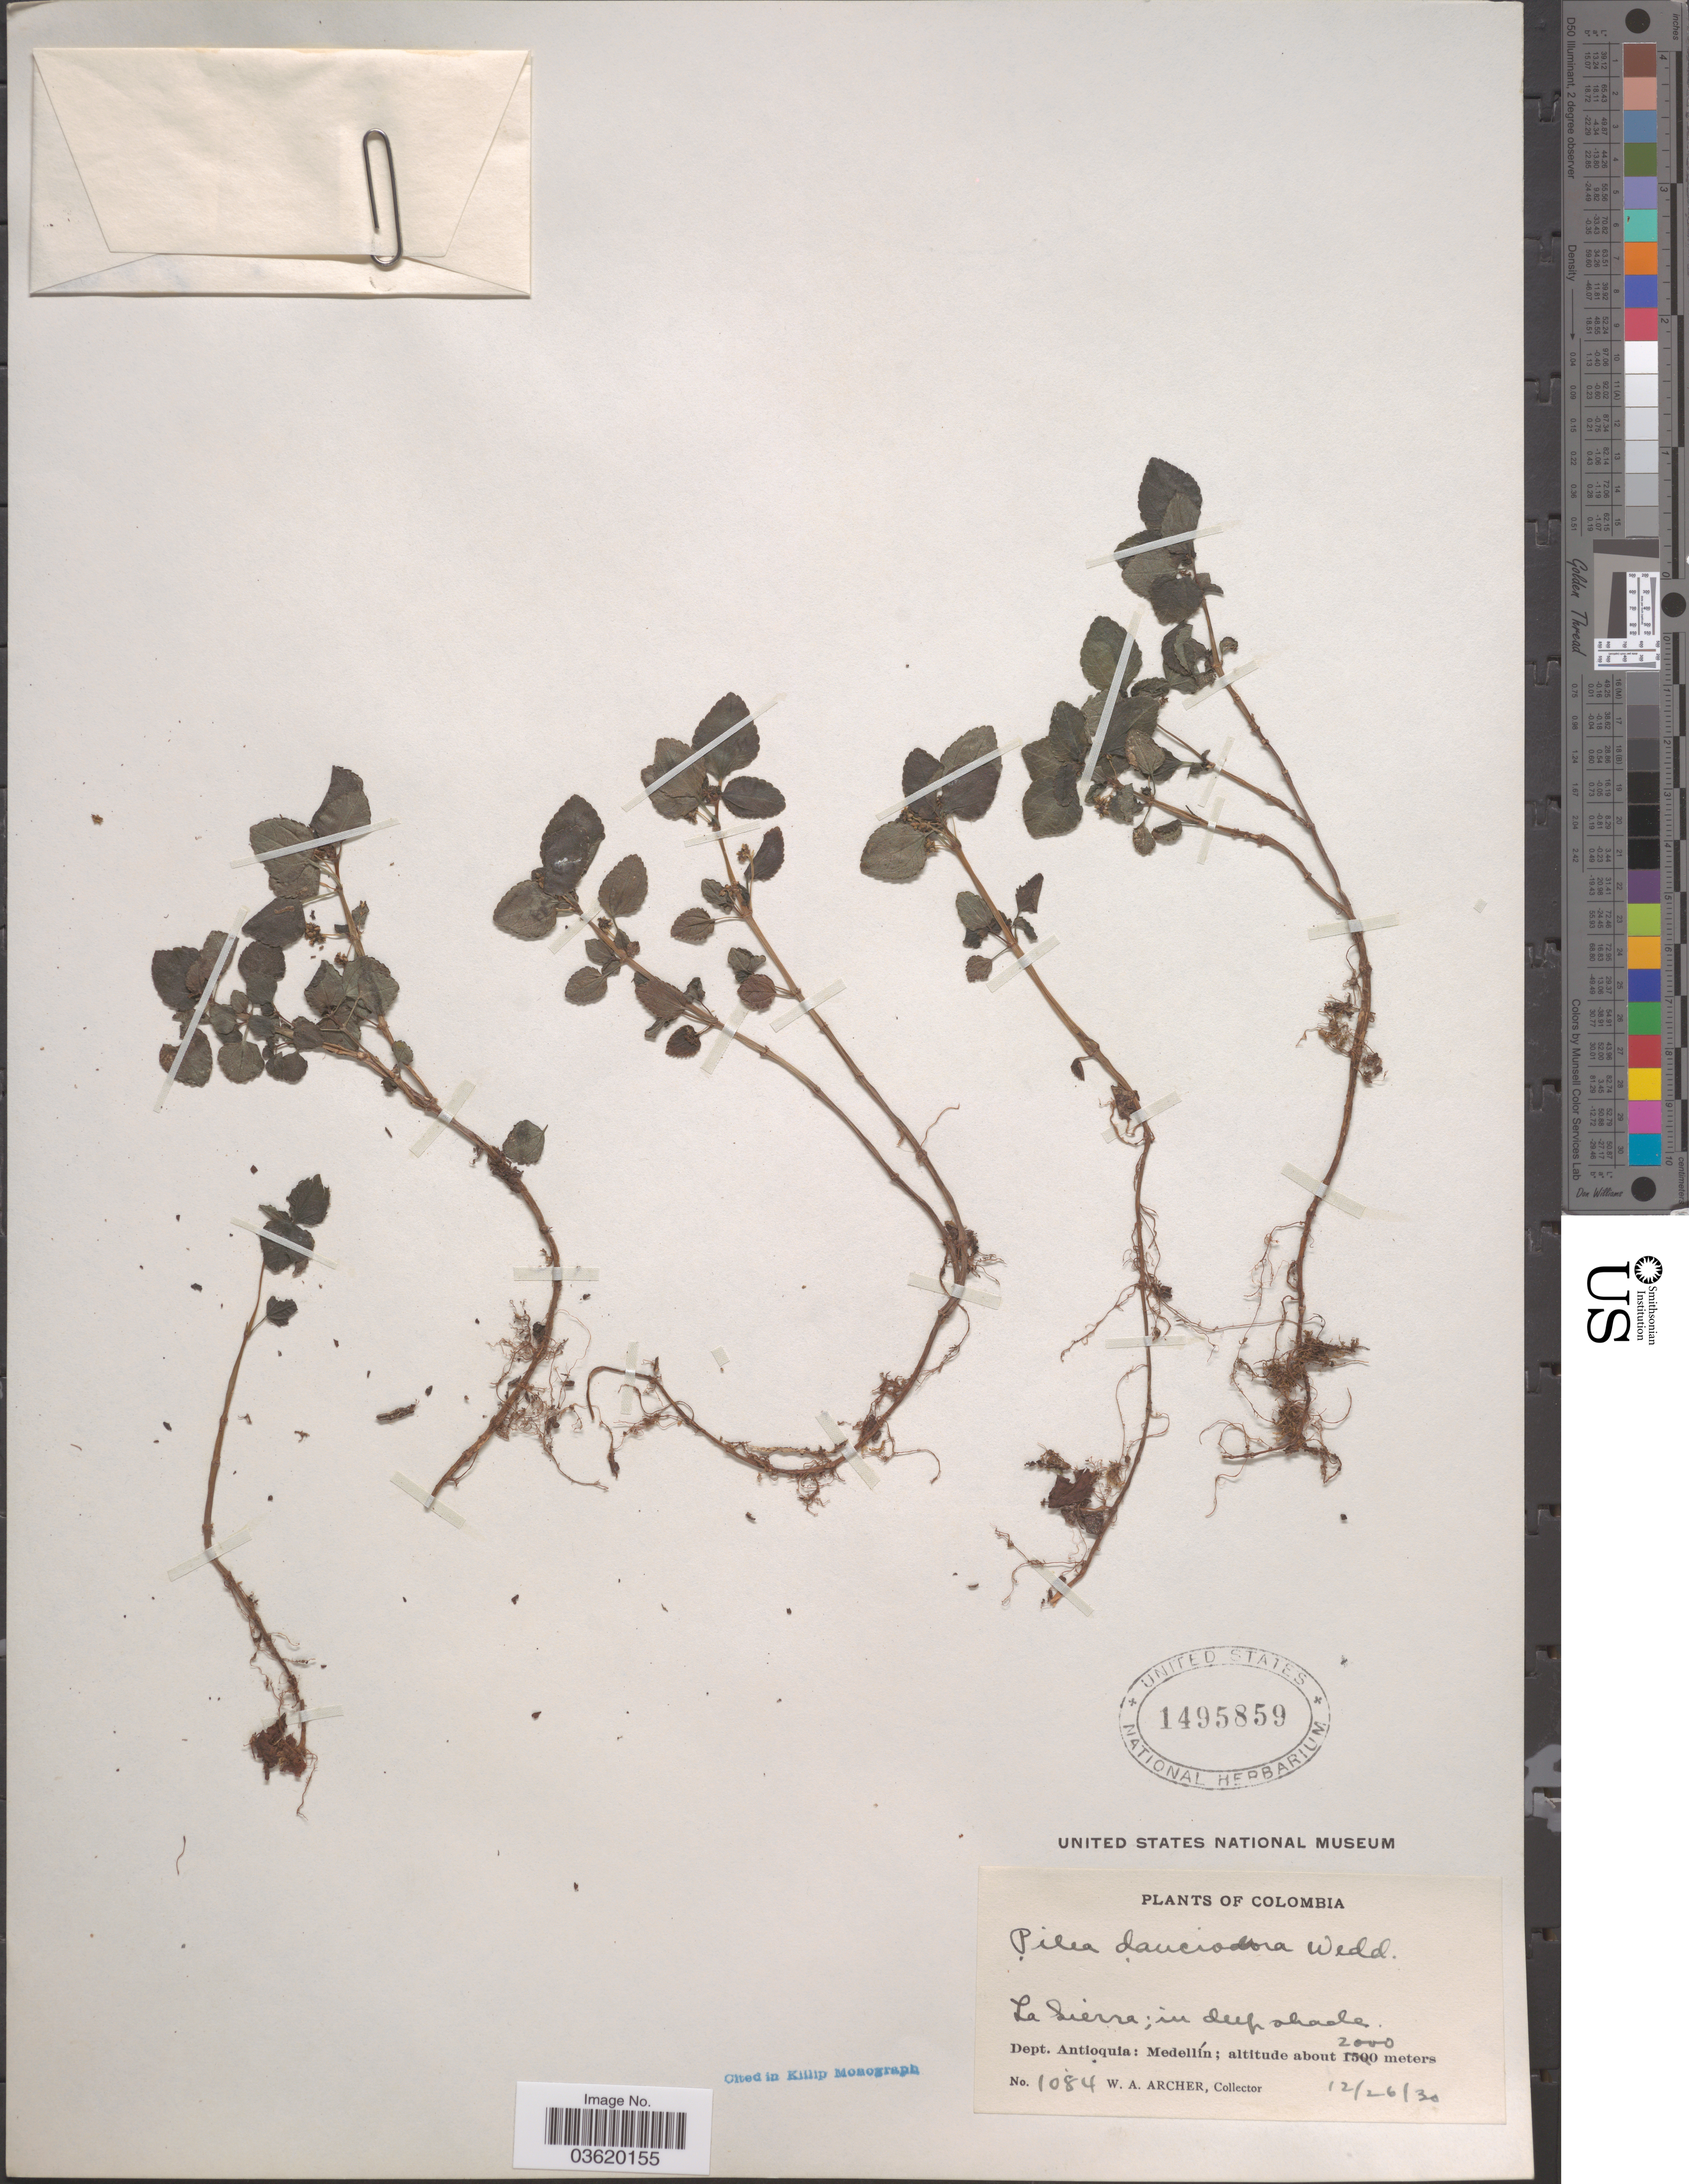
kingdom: Plantae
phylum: Tracheophyta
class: Magnoliopsida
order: Rosales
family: Urticaceae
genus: Pilea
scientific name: Pilea dauciodora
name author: Pav. ex Wedd.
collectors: W. Archer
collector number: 1084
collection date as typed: Transcribed d/m/y: 26/12/30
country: Colombia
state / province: Antioquia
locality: La Sierra. Dept. Antioquia: Medellín.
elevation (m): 2000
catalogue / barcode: US 1495859